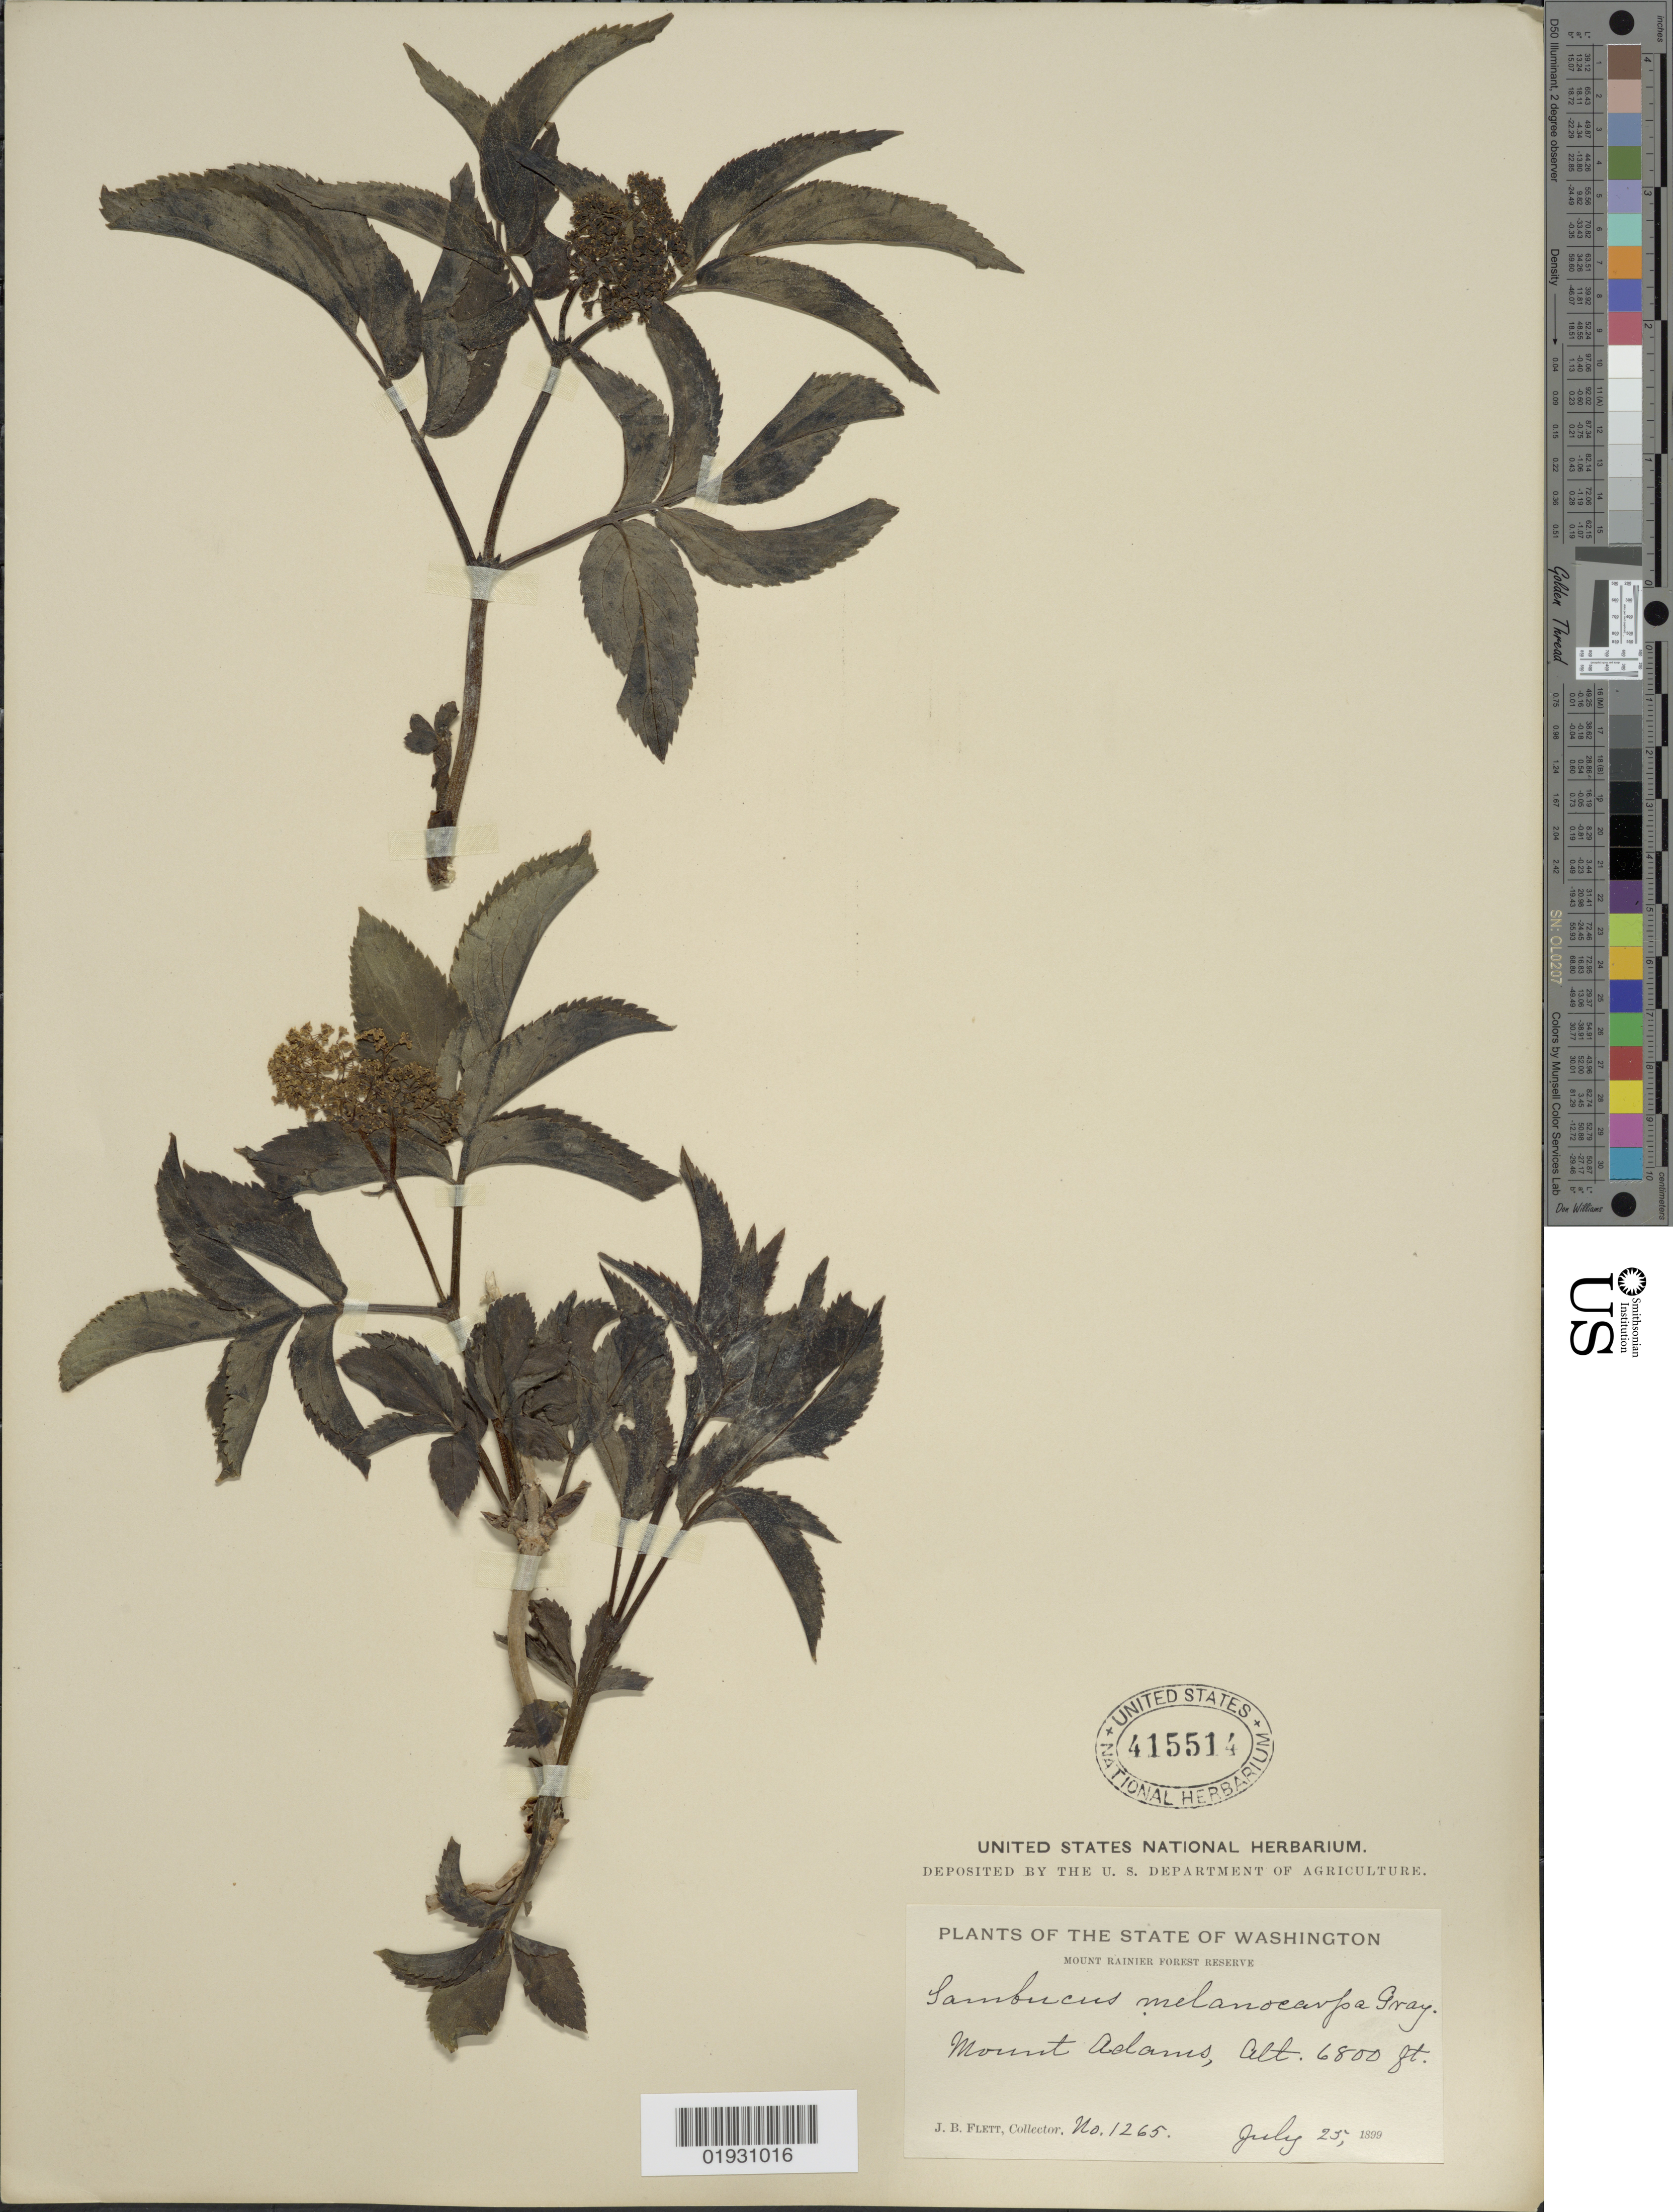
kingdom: Plantae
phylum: Tracheophyta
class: Magnoliopsida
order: Dipsacales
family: Viburnaceae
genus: Sambucus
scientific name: Sambucus melanocarpa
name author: A. Gray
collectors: J. Flett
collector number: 1265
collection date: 1899-07-25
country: United States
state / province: Washington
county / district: Yakima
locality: Mount Rainier Forest Reserve. Mount Adams.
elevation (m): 2073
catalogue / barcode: US 415514